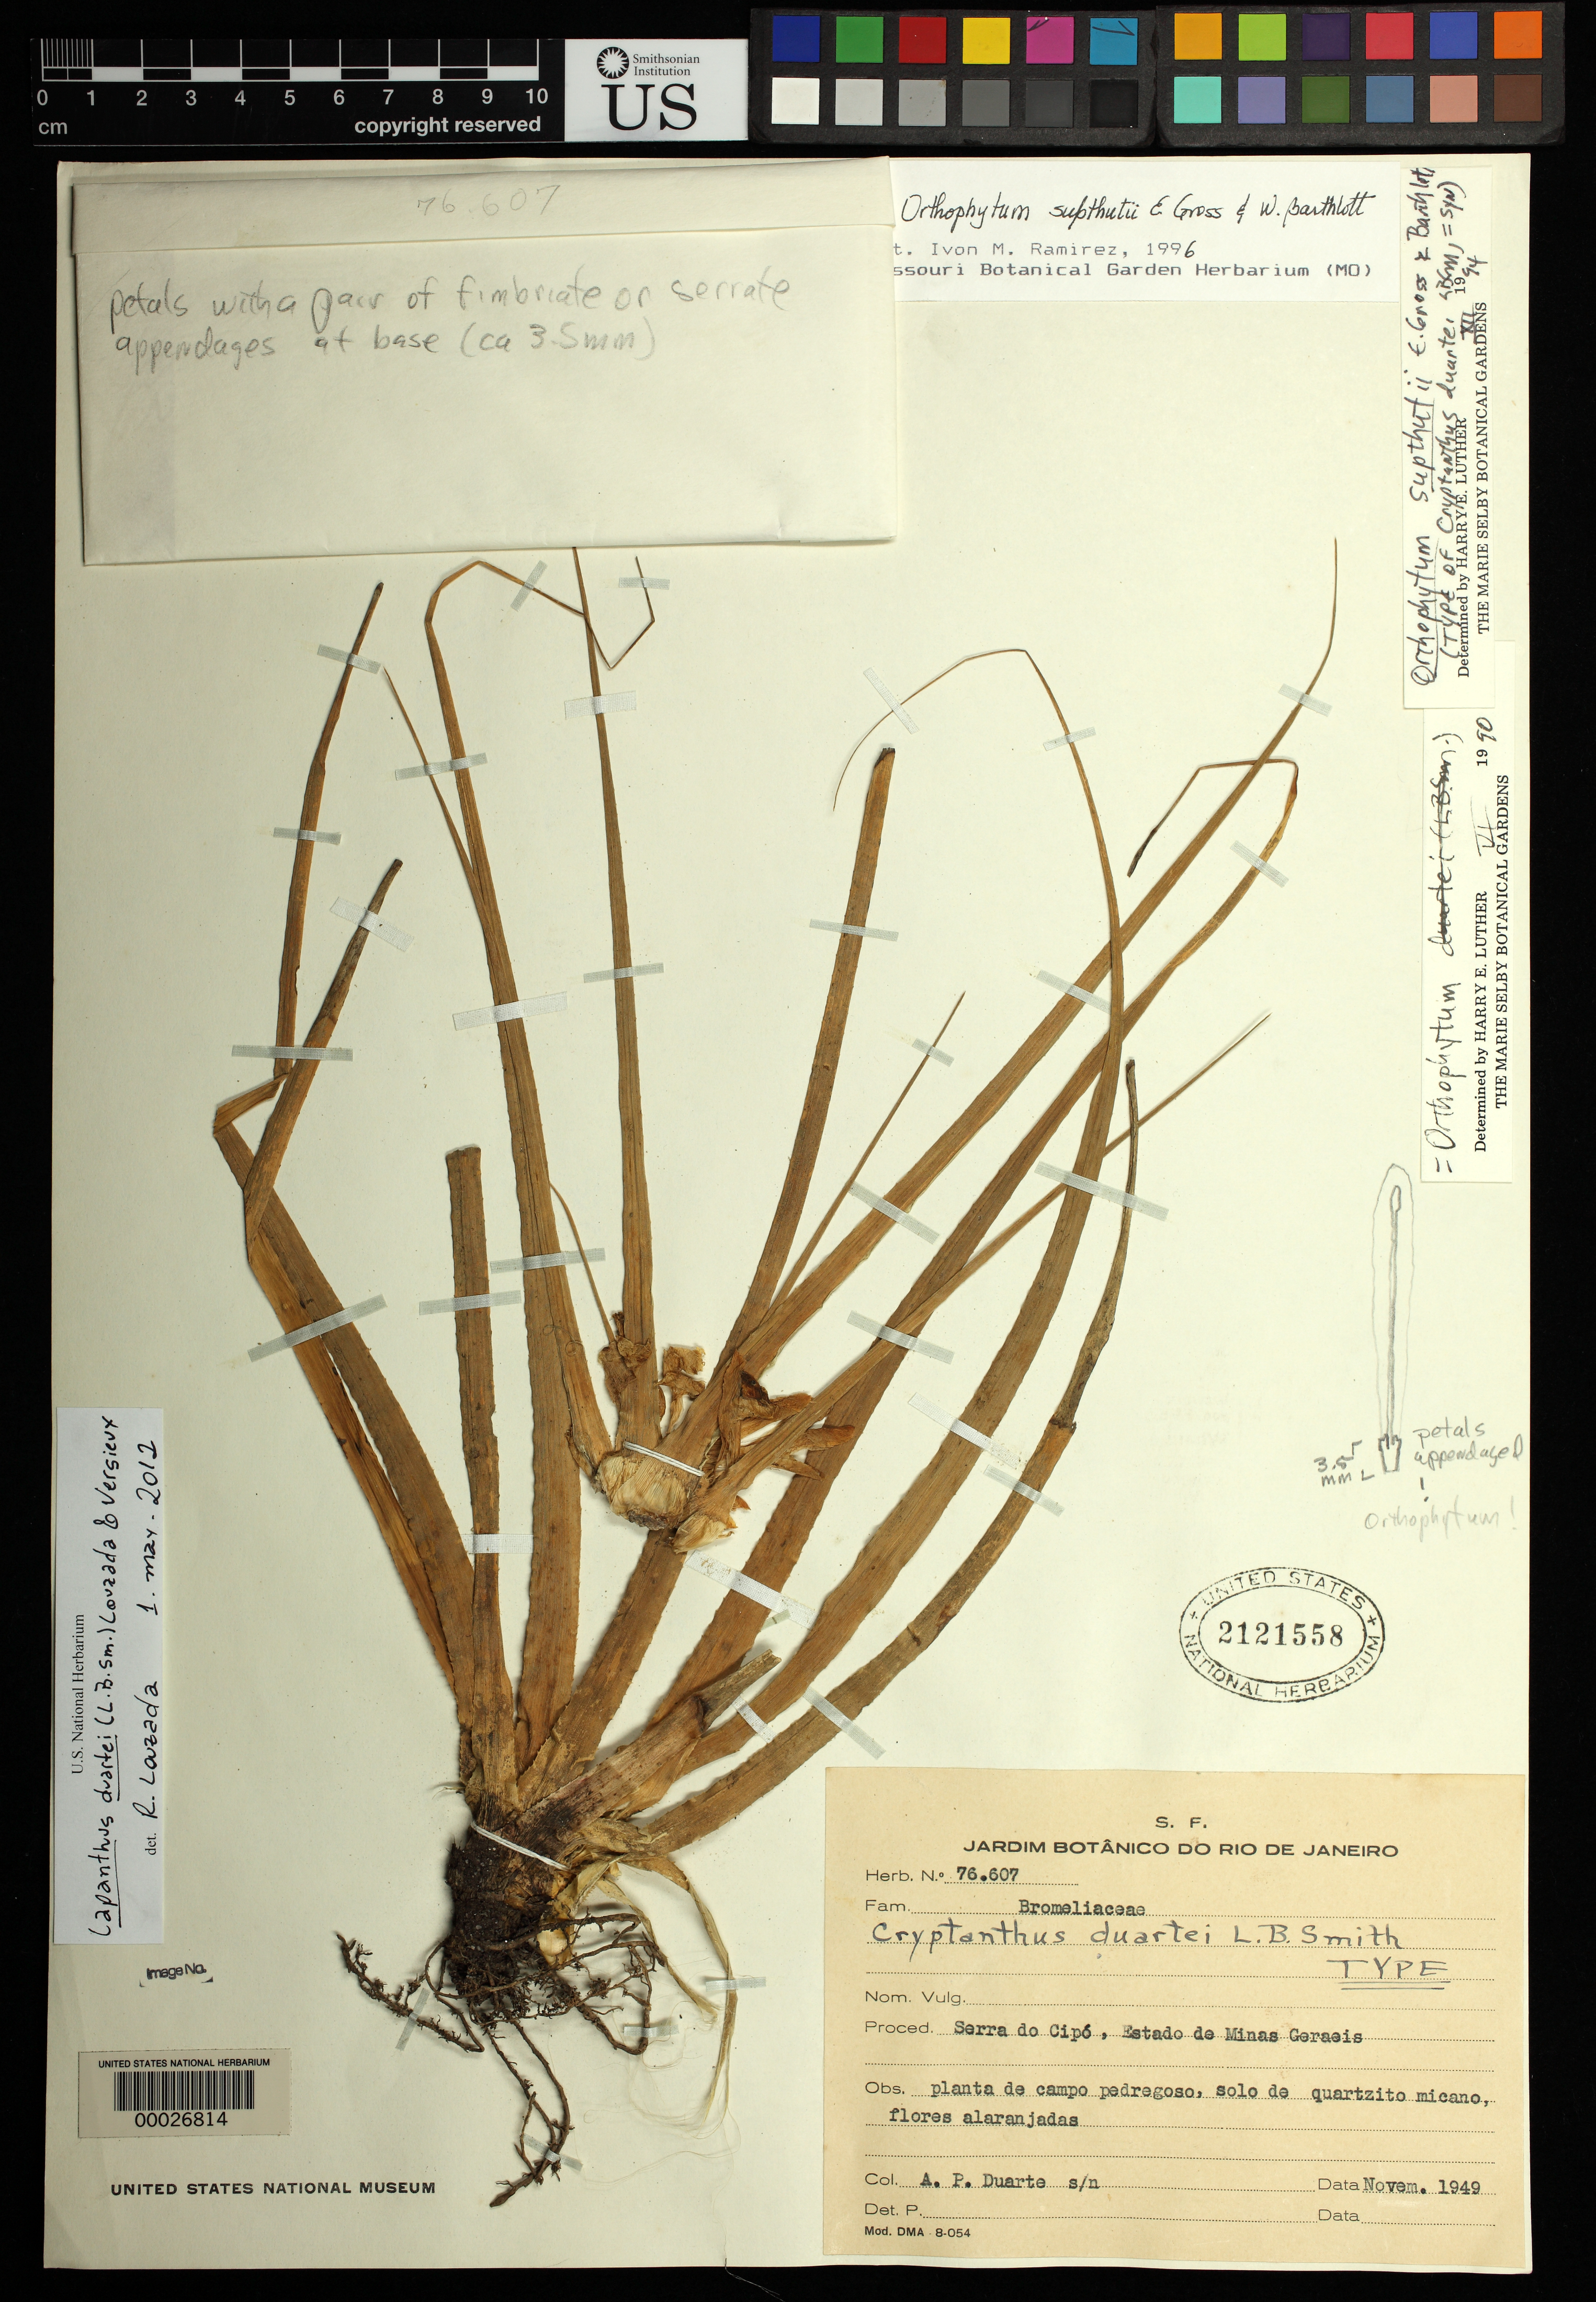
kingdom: Plantae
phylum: Tracheophyta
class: Liliopsida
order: Poales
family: Bromeliaceae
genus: Cryptanthus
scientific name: Cryptanthus duartei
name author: L.B. Sm.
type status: Holotype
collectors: A. P. Duarte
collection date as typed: Nov 1949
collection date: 1949-11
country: Brazil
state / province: Minas Gerais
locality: Serra do Cipo.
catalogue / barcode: US 2121558